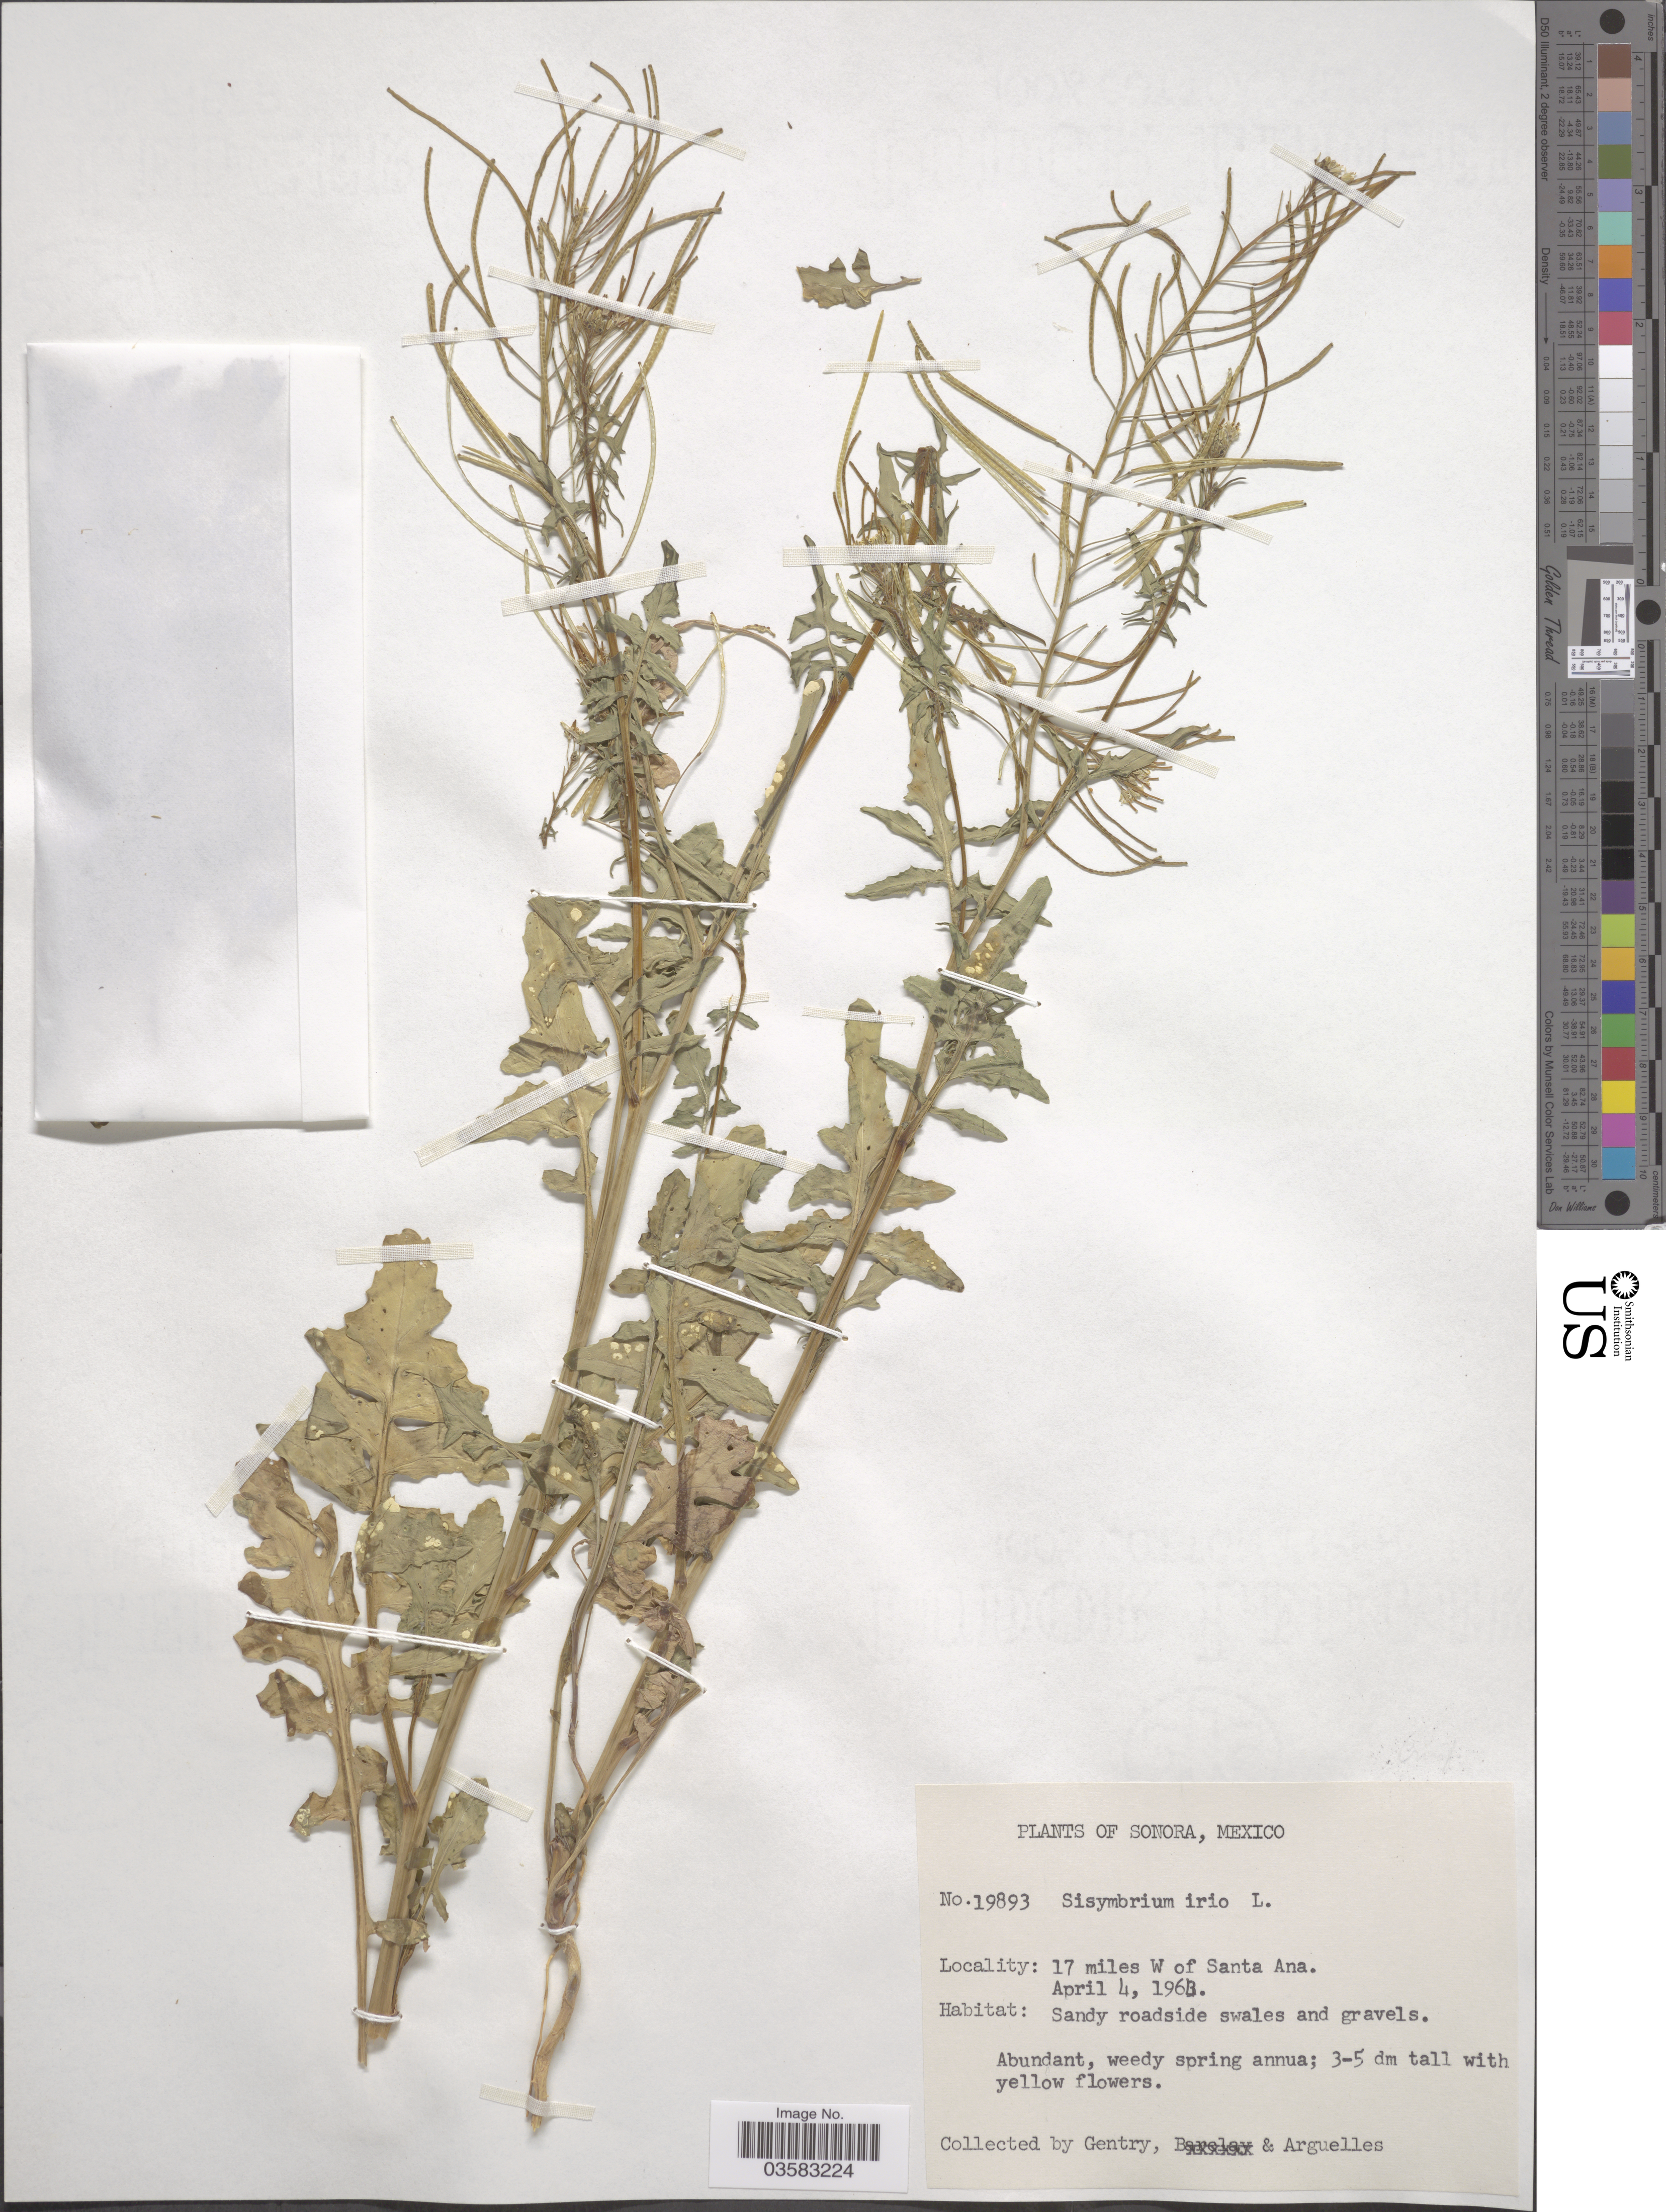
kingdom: Plantae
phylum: Tracheophyta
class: Magnoliopsida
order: Brassicales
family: Brassicaceae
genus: Sisymbrium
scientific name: Sisymbrium irio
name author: L.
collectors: Gentry, -- & Arguelles, --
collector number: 19893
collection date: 1963-04-04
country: Mexico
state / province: Sonora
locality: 17 miles W of Santa Ana.